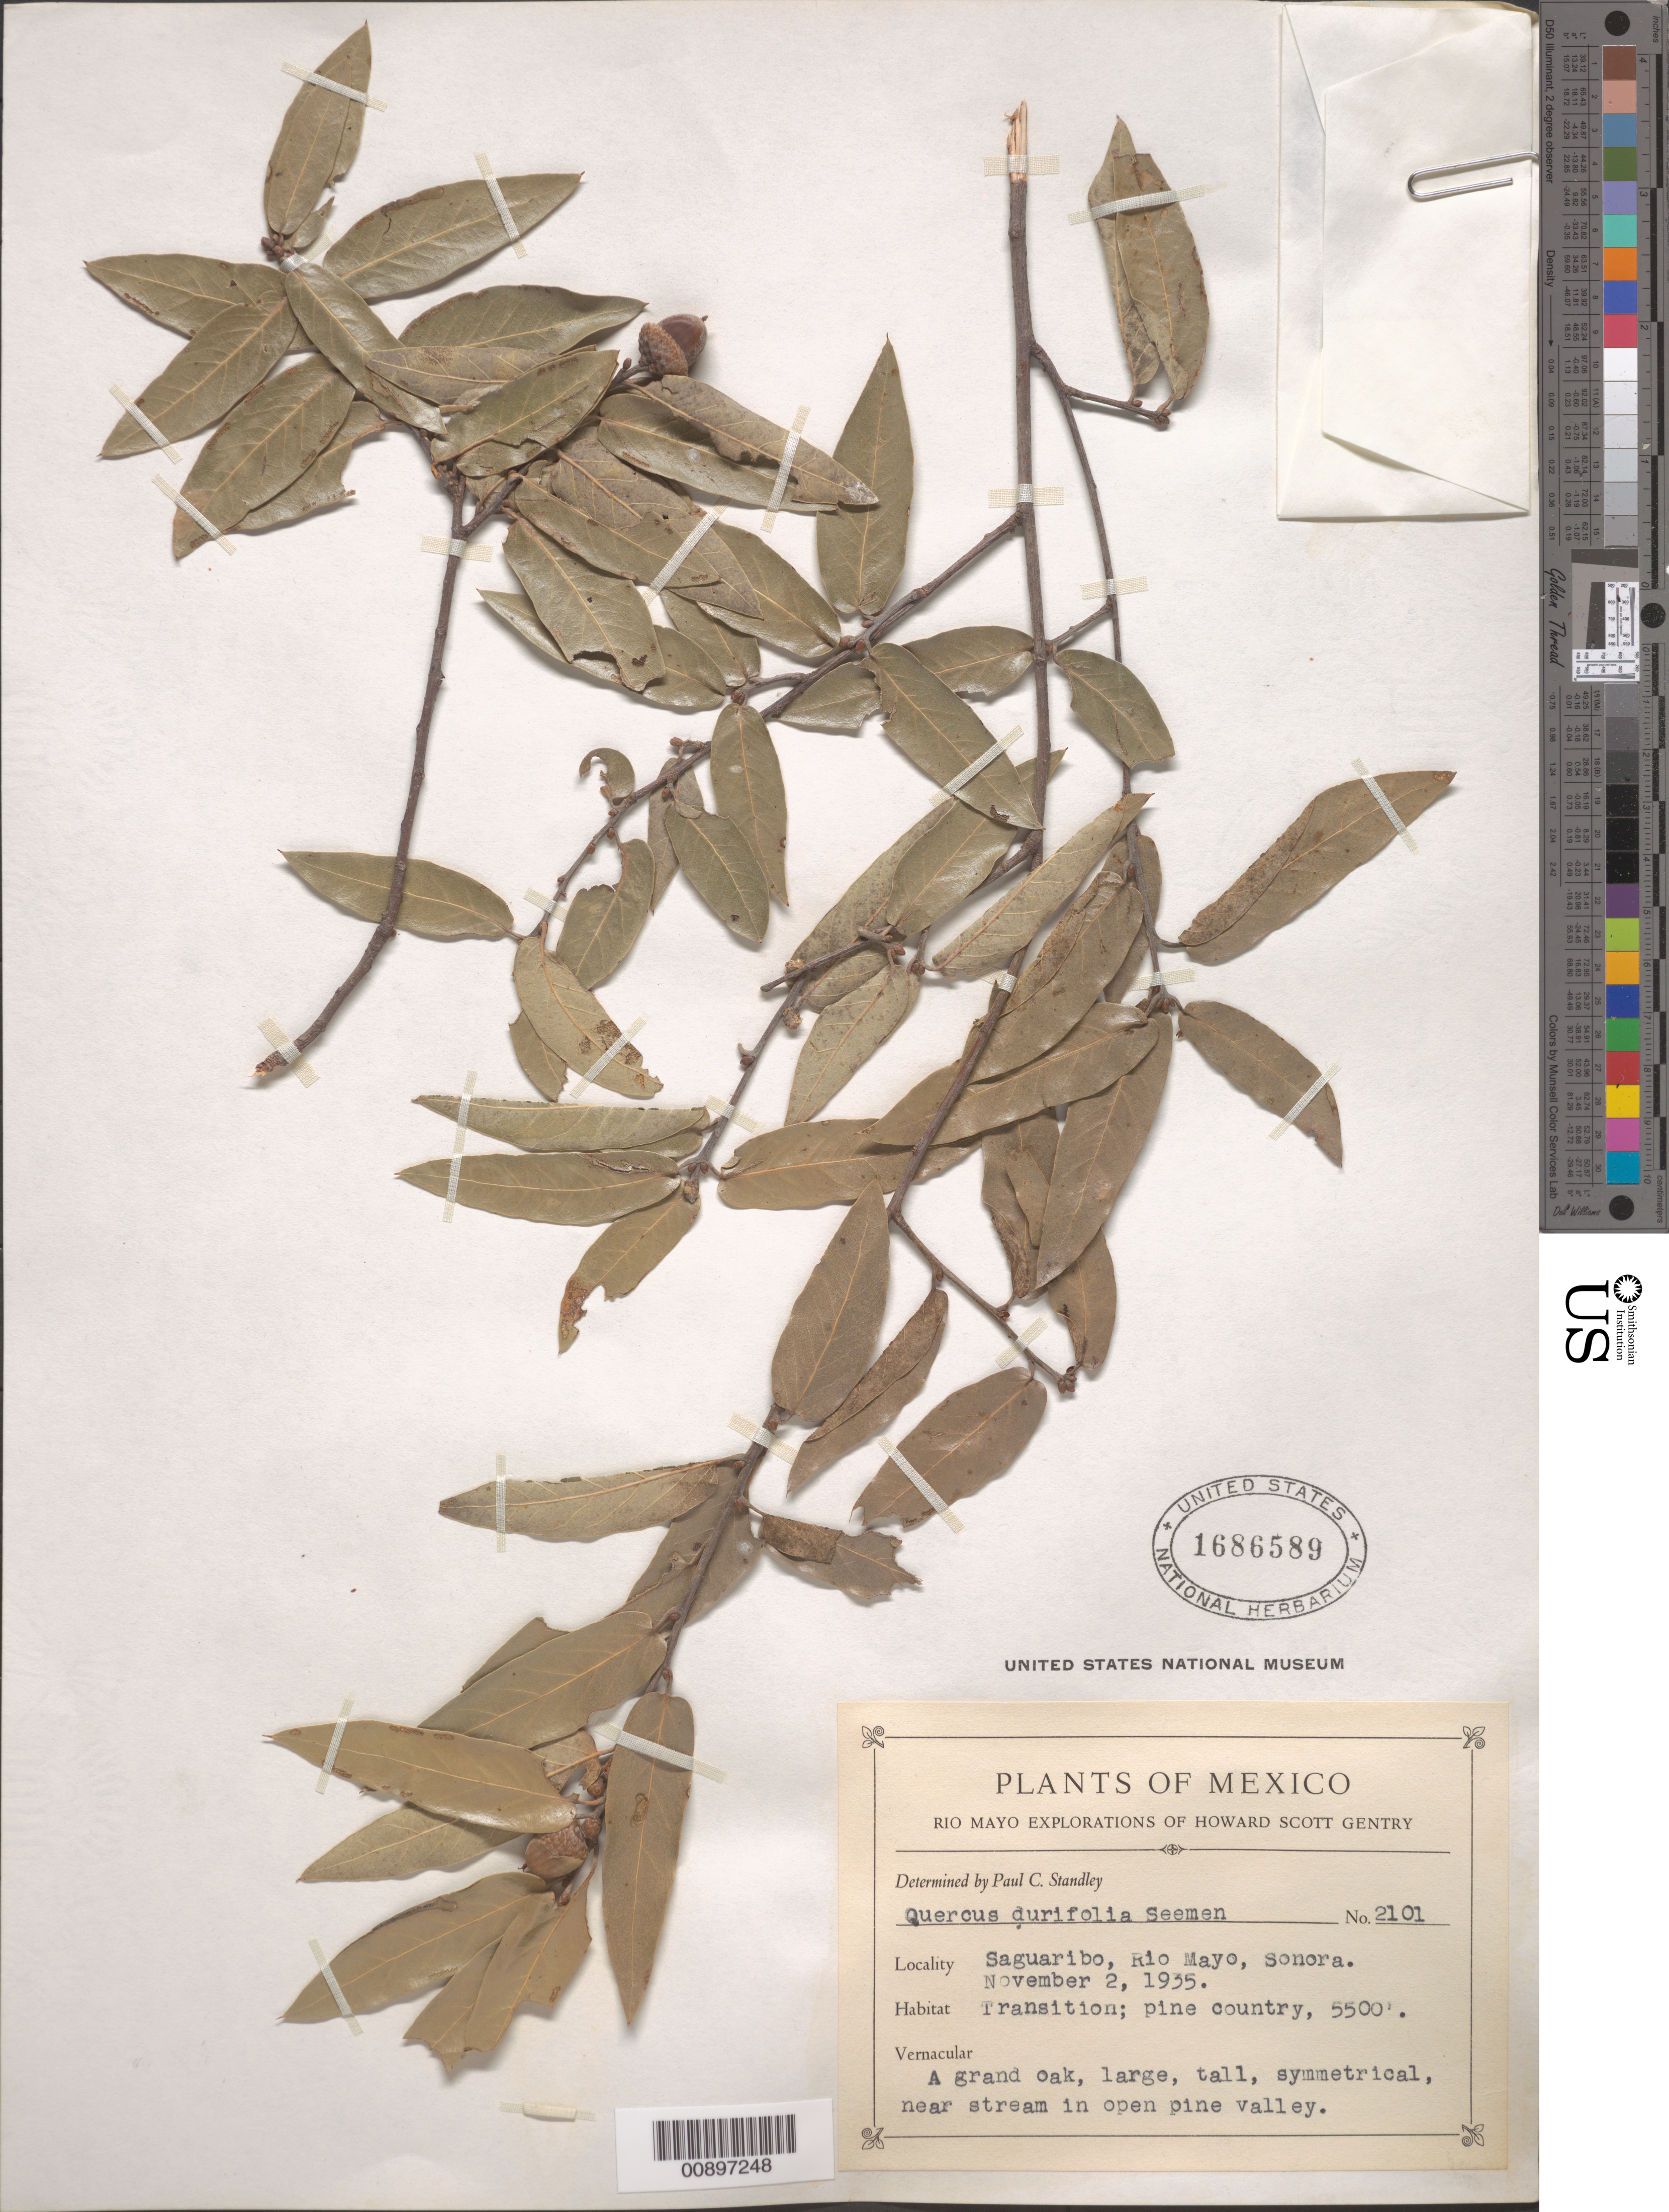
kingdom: Plantae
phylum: Tracheophyta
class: Magnoliopsida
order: Fagales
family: Fagaceae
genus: Quercus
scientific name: Quercus durifolia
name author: Seemen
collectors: H. S. Gentry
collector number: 2101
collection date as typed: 02 Nov 1935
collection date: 1935-11-02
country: Mexico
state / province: Sonora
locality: Saguaribo, Río Mayo, Sonora.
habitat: Transition; pine country. Near stream in open pine valley.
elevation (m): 1676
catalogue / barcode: US 1686589